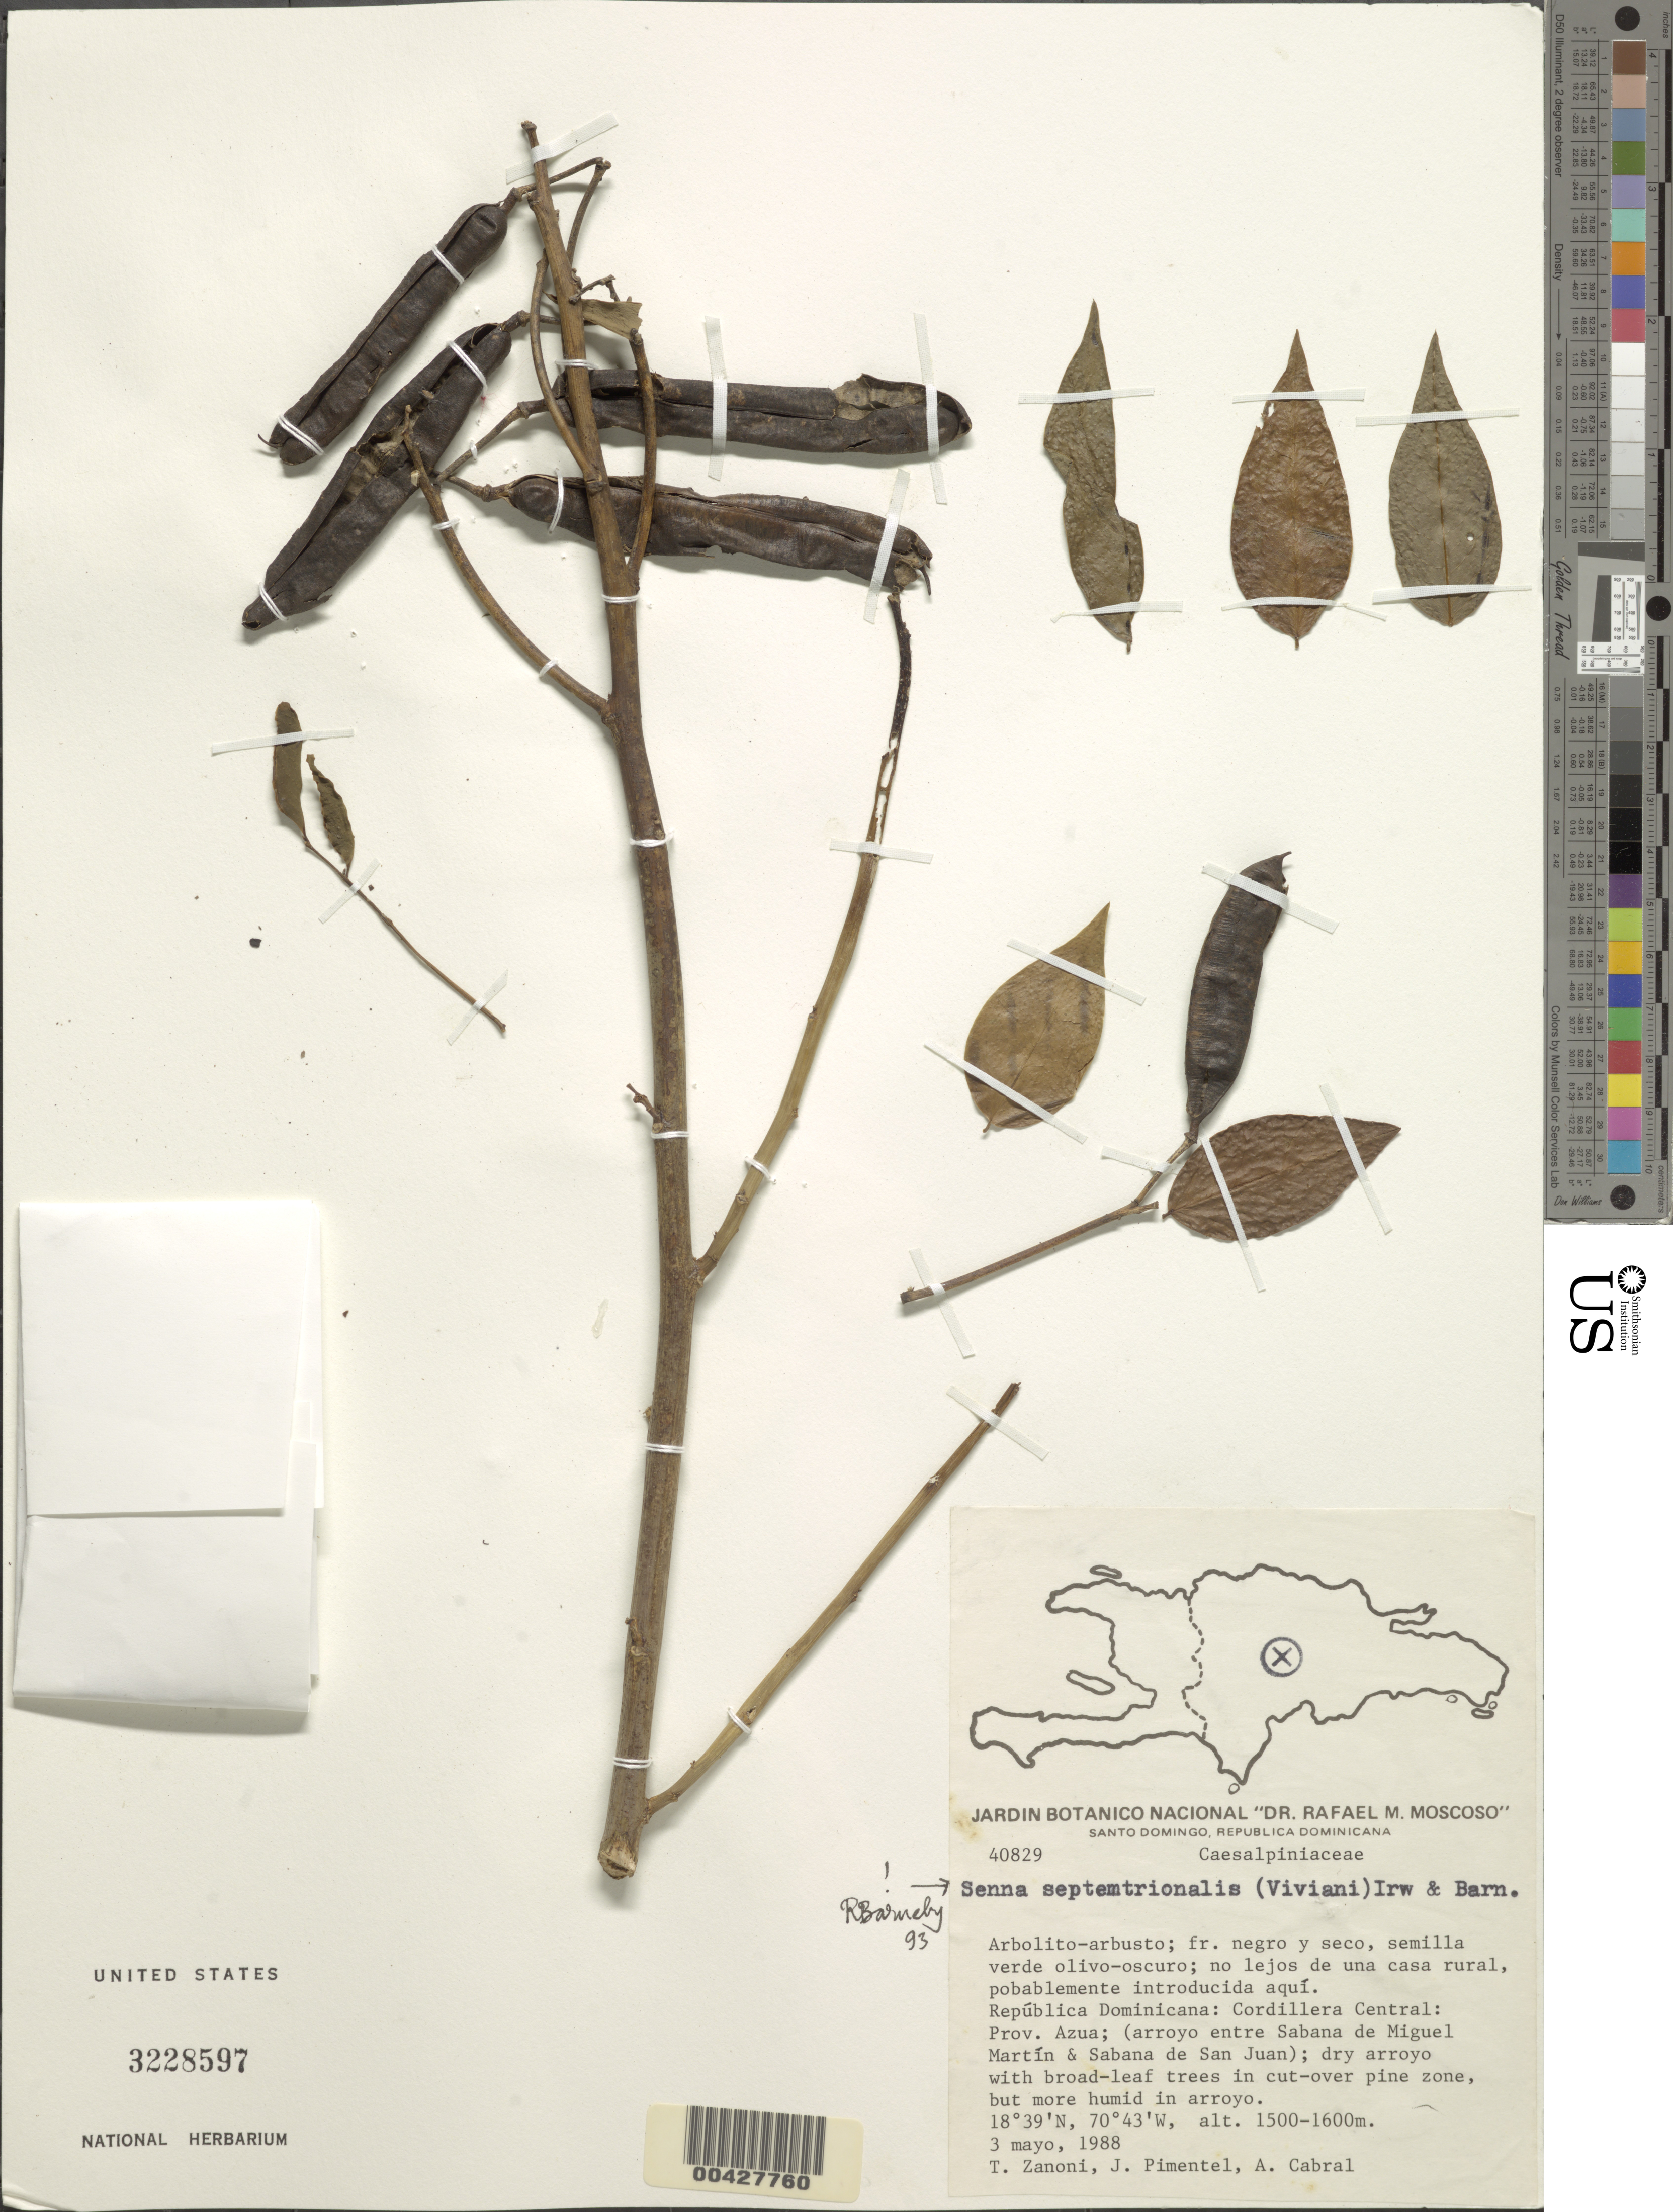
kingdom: Plantae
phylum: Tracheophyta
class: Magnoliopsida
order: Fabales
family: Fabaceae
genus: Senna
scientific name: Senna septemtrionalis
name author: (Viv.) H.S. Irwin & Barneby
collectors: T. A. Zanoni, J. Pimentel & A. Cabral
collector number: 40829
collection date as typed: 03 May 1988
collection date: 1988-05-03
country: Dominican Republic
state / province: Azua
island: Hispaniola Island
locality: Martin and sabana de san juan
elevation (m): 1500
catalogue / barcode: US 3228597